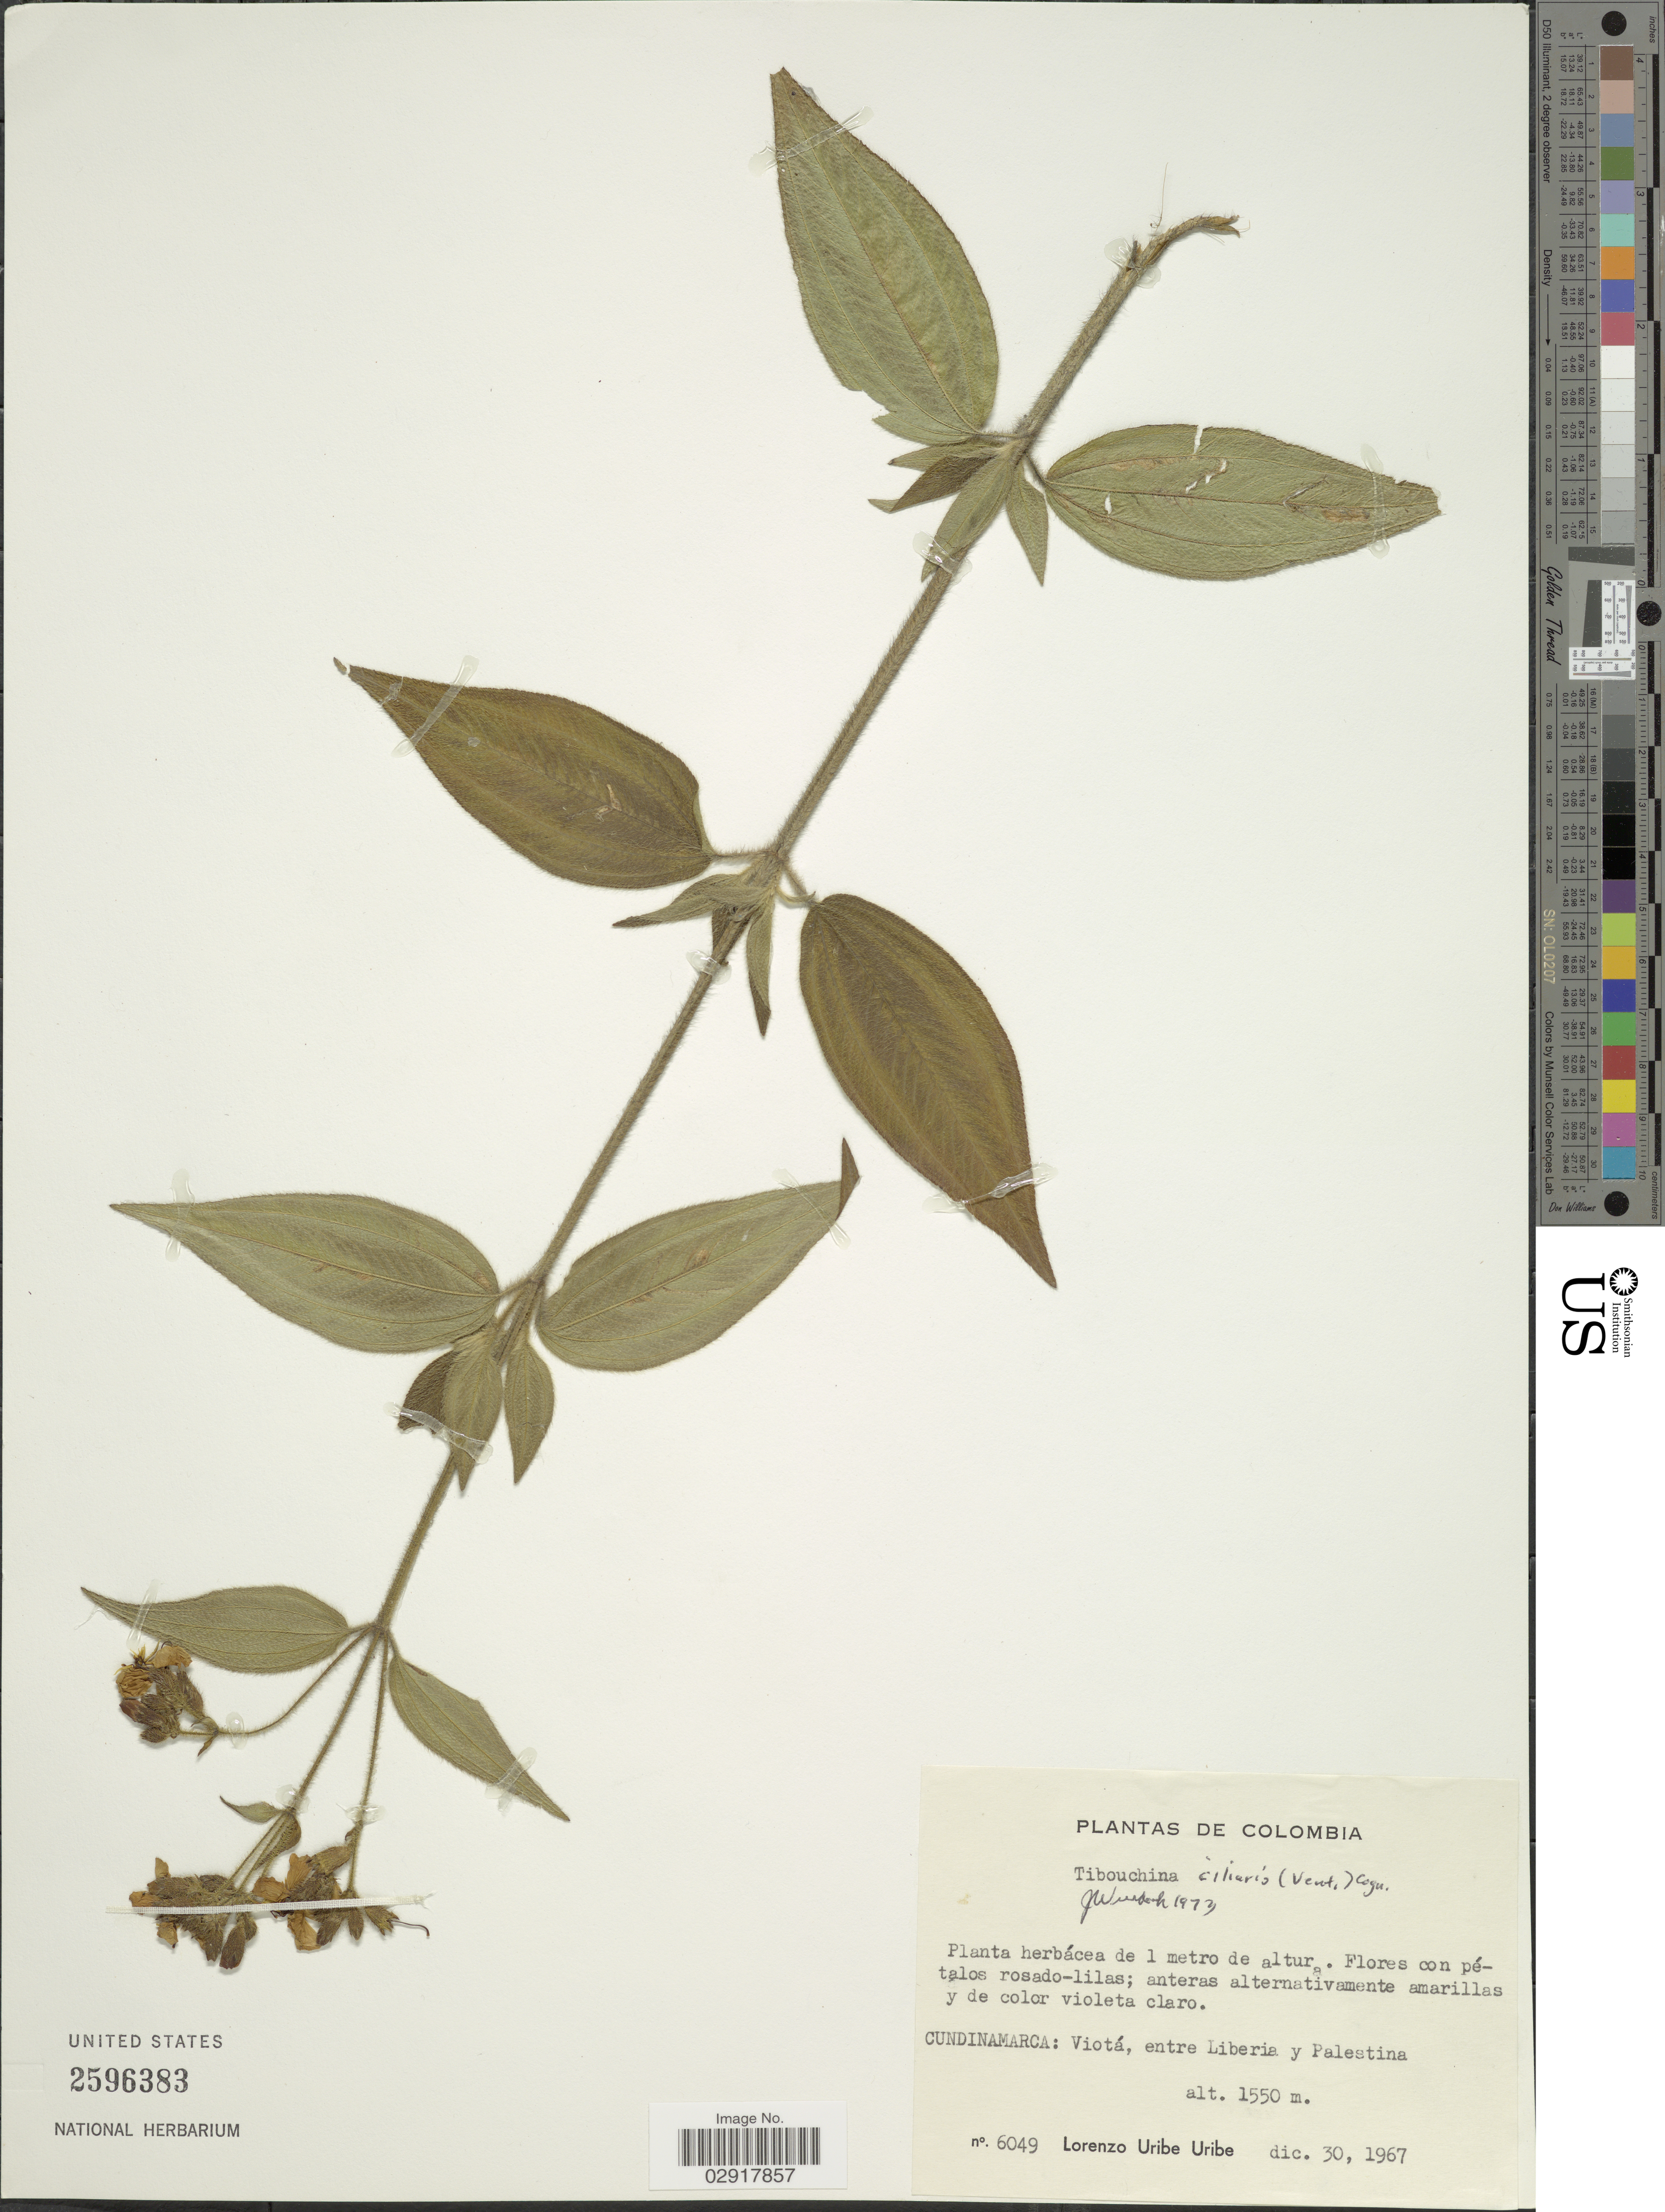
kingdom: Plantae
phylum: Tracheophyta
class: Magnoliopsida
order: Myrtales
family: Melastomataceae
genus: Chaetogastra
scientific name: Chaetogastra ciliaris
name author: (Vent.) DC.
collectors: L. Uribe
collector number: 6049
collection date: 1967-12-30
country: Colombia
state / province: Cundinamarca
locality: Viotá, entre Liberia y Palestina.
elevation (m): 1550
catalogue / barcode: US 2596383